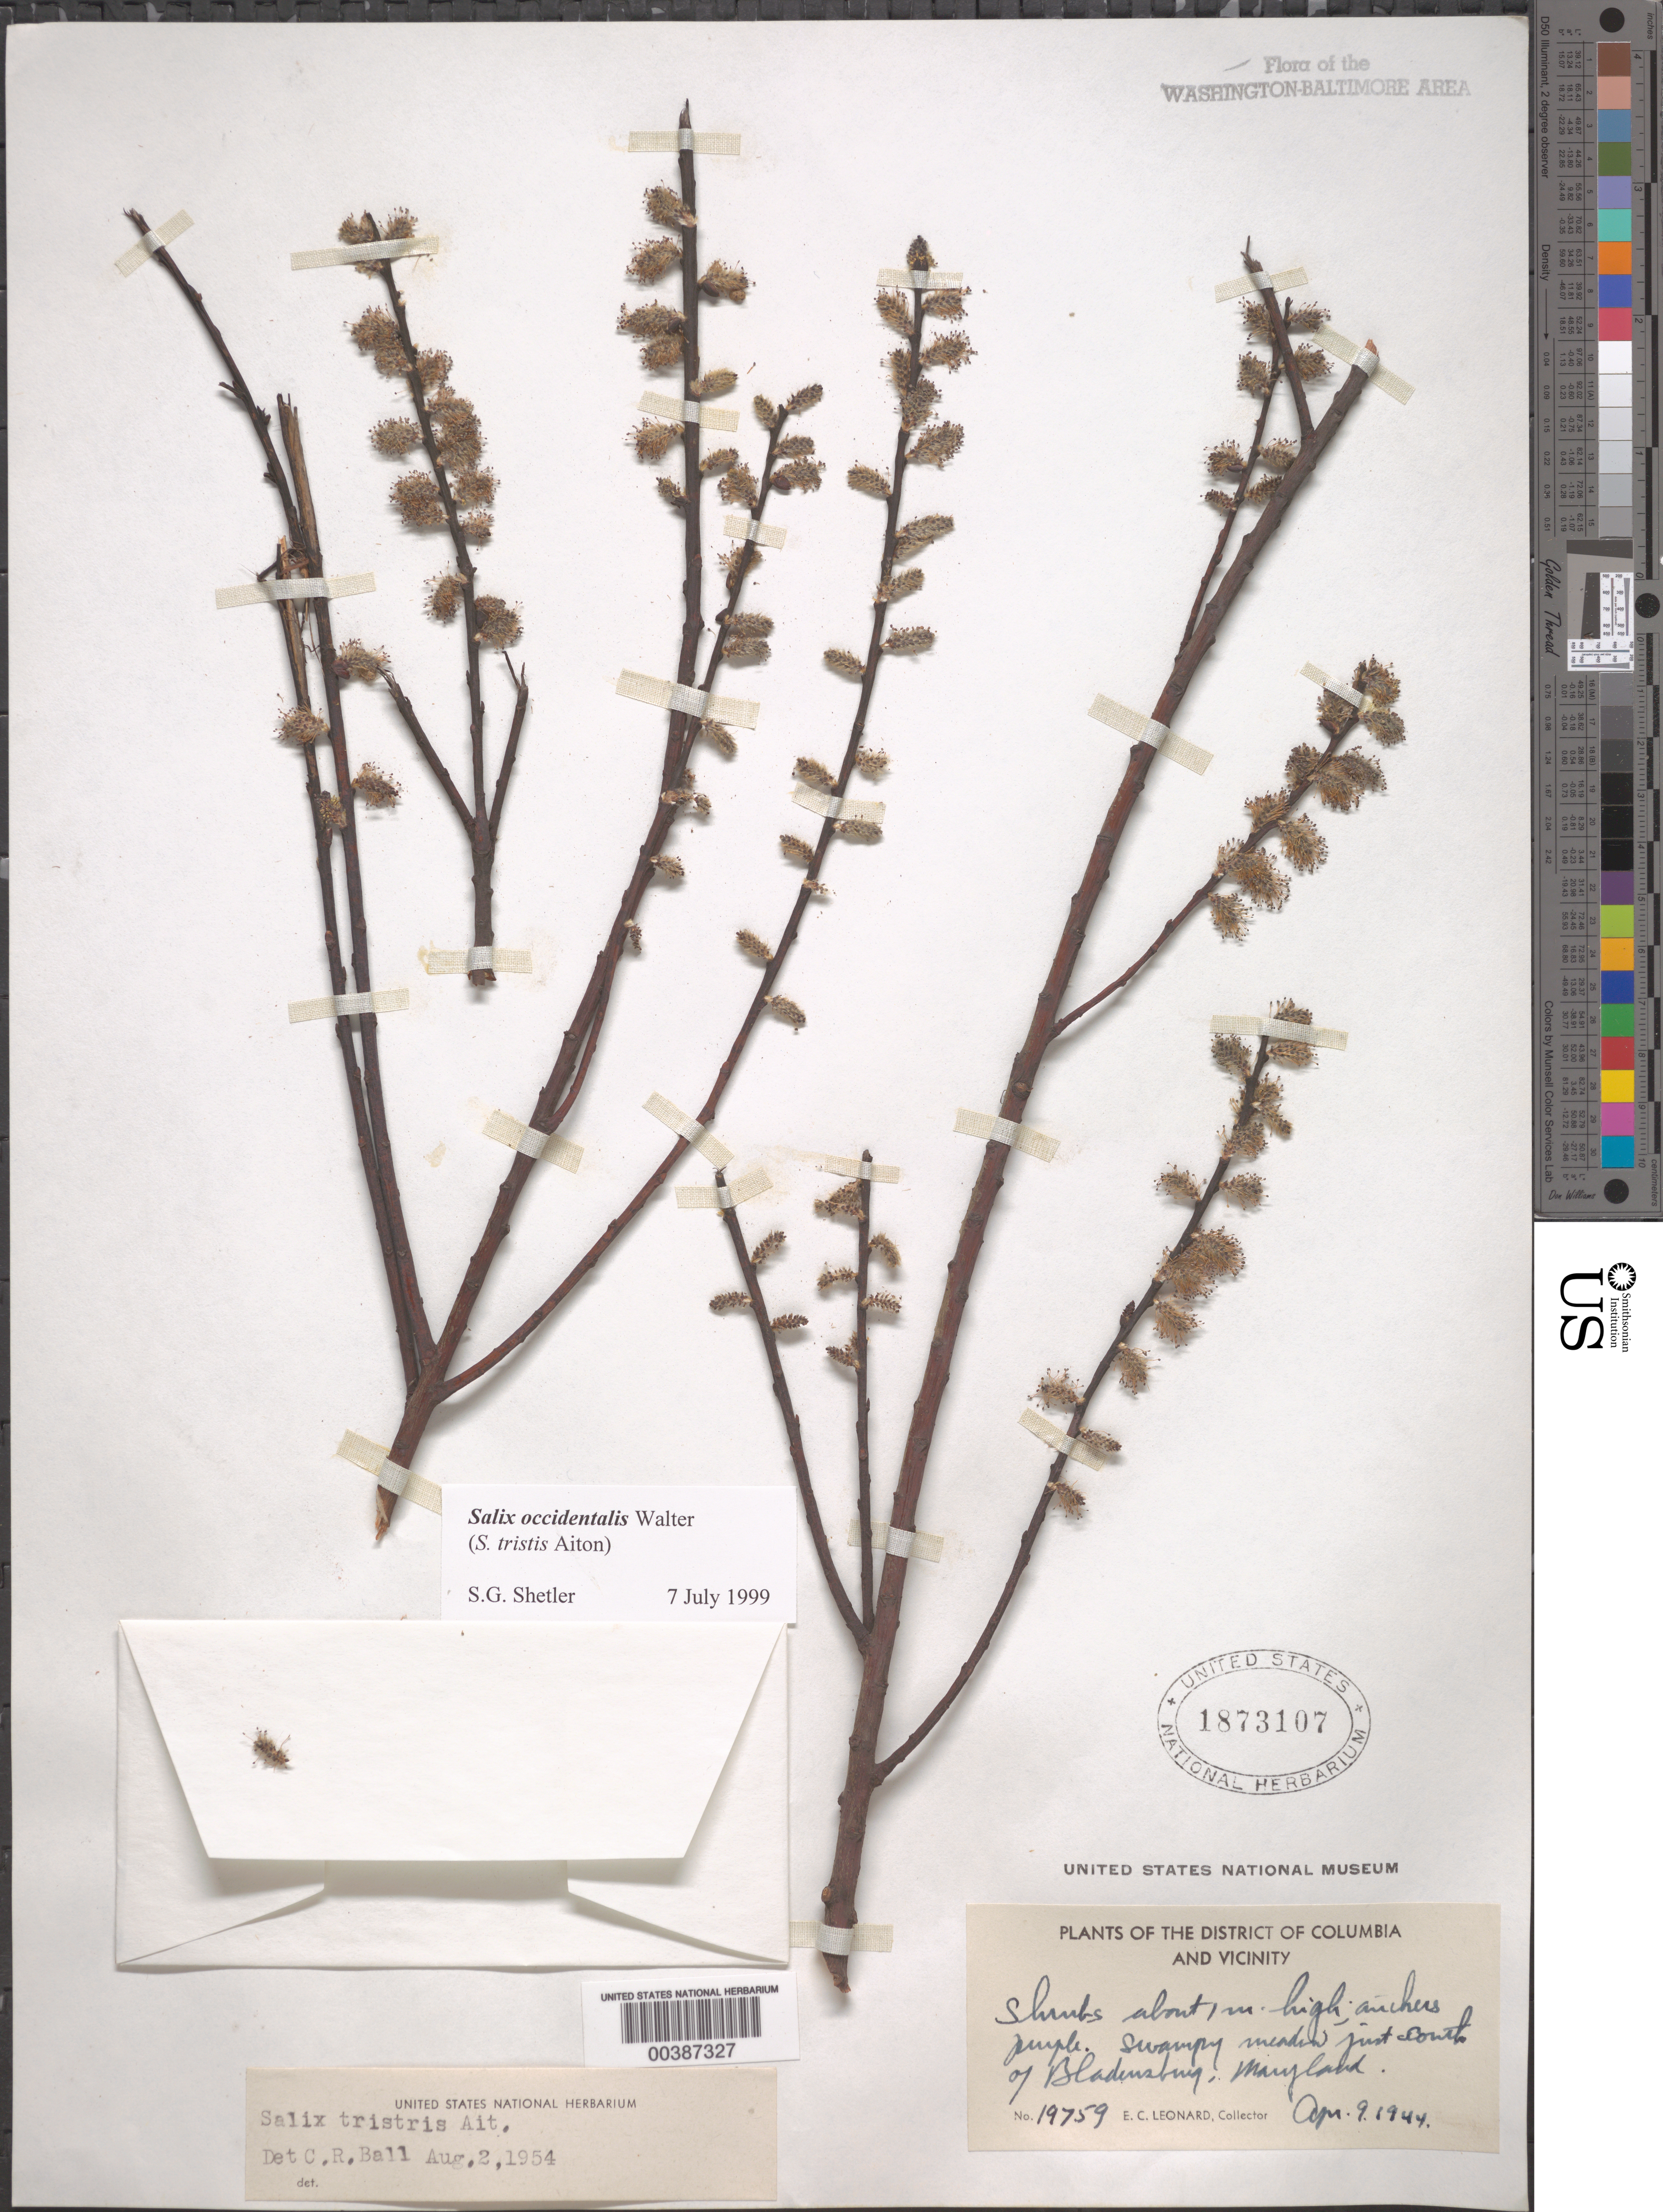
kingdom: Plantae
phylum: Tracheophyta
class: Magnoliopsida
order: Malpighiales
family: Salicaceae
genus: Salix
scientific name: Salix occidentalis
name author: Walter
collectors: E. C. Leonard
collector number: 19759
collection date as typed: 09 Apr 1944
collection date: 1944-04-09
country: United States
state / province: Maryland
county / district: Prince George's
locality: South of Bladensburg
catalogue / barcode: US 1873107